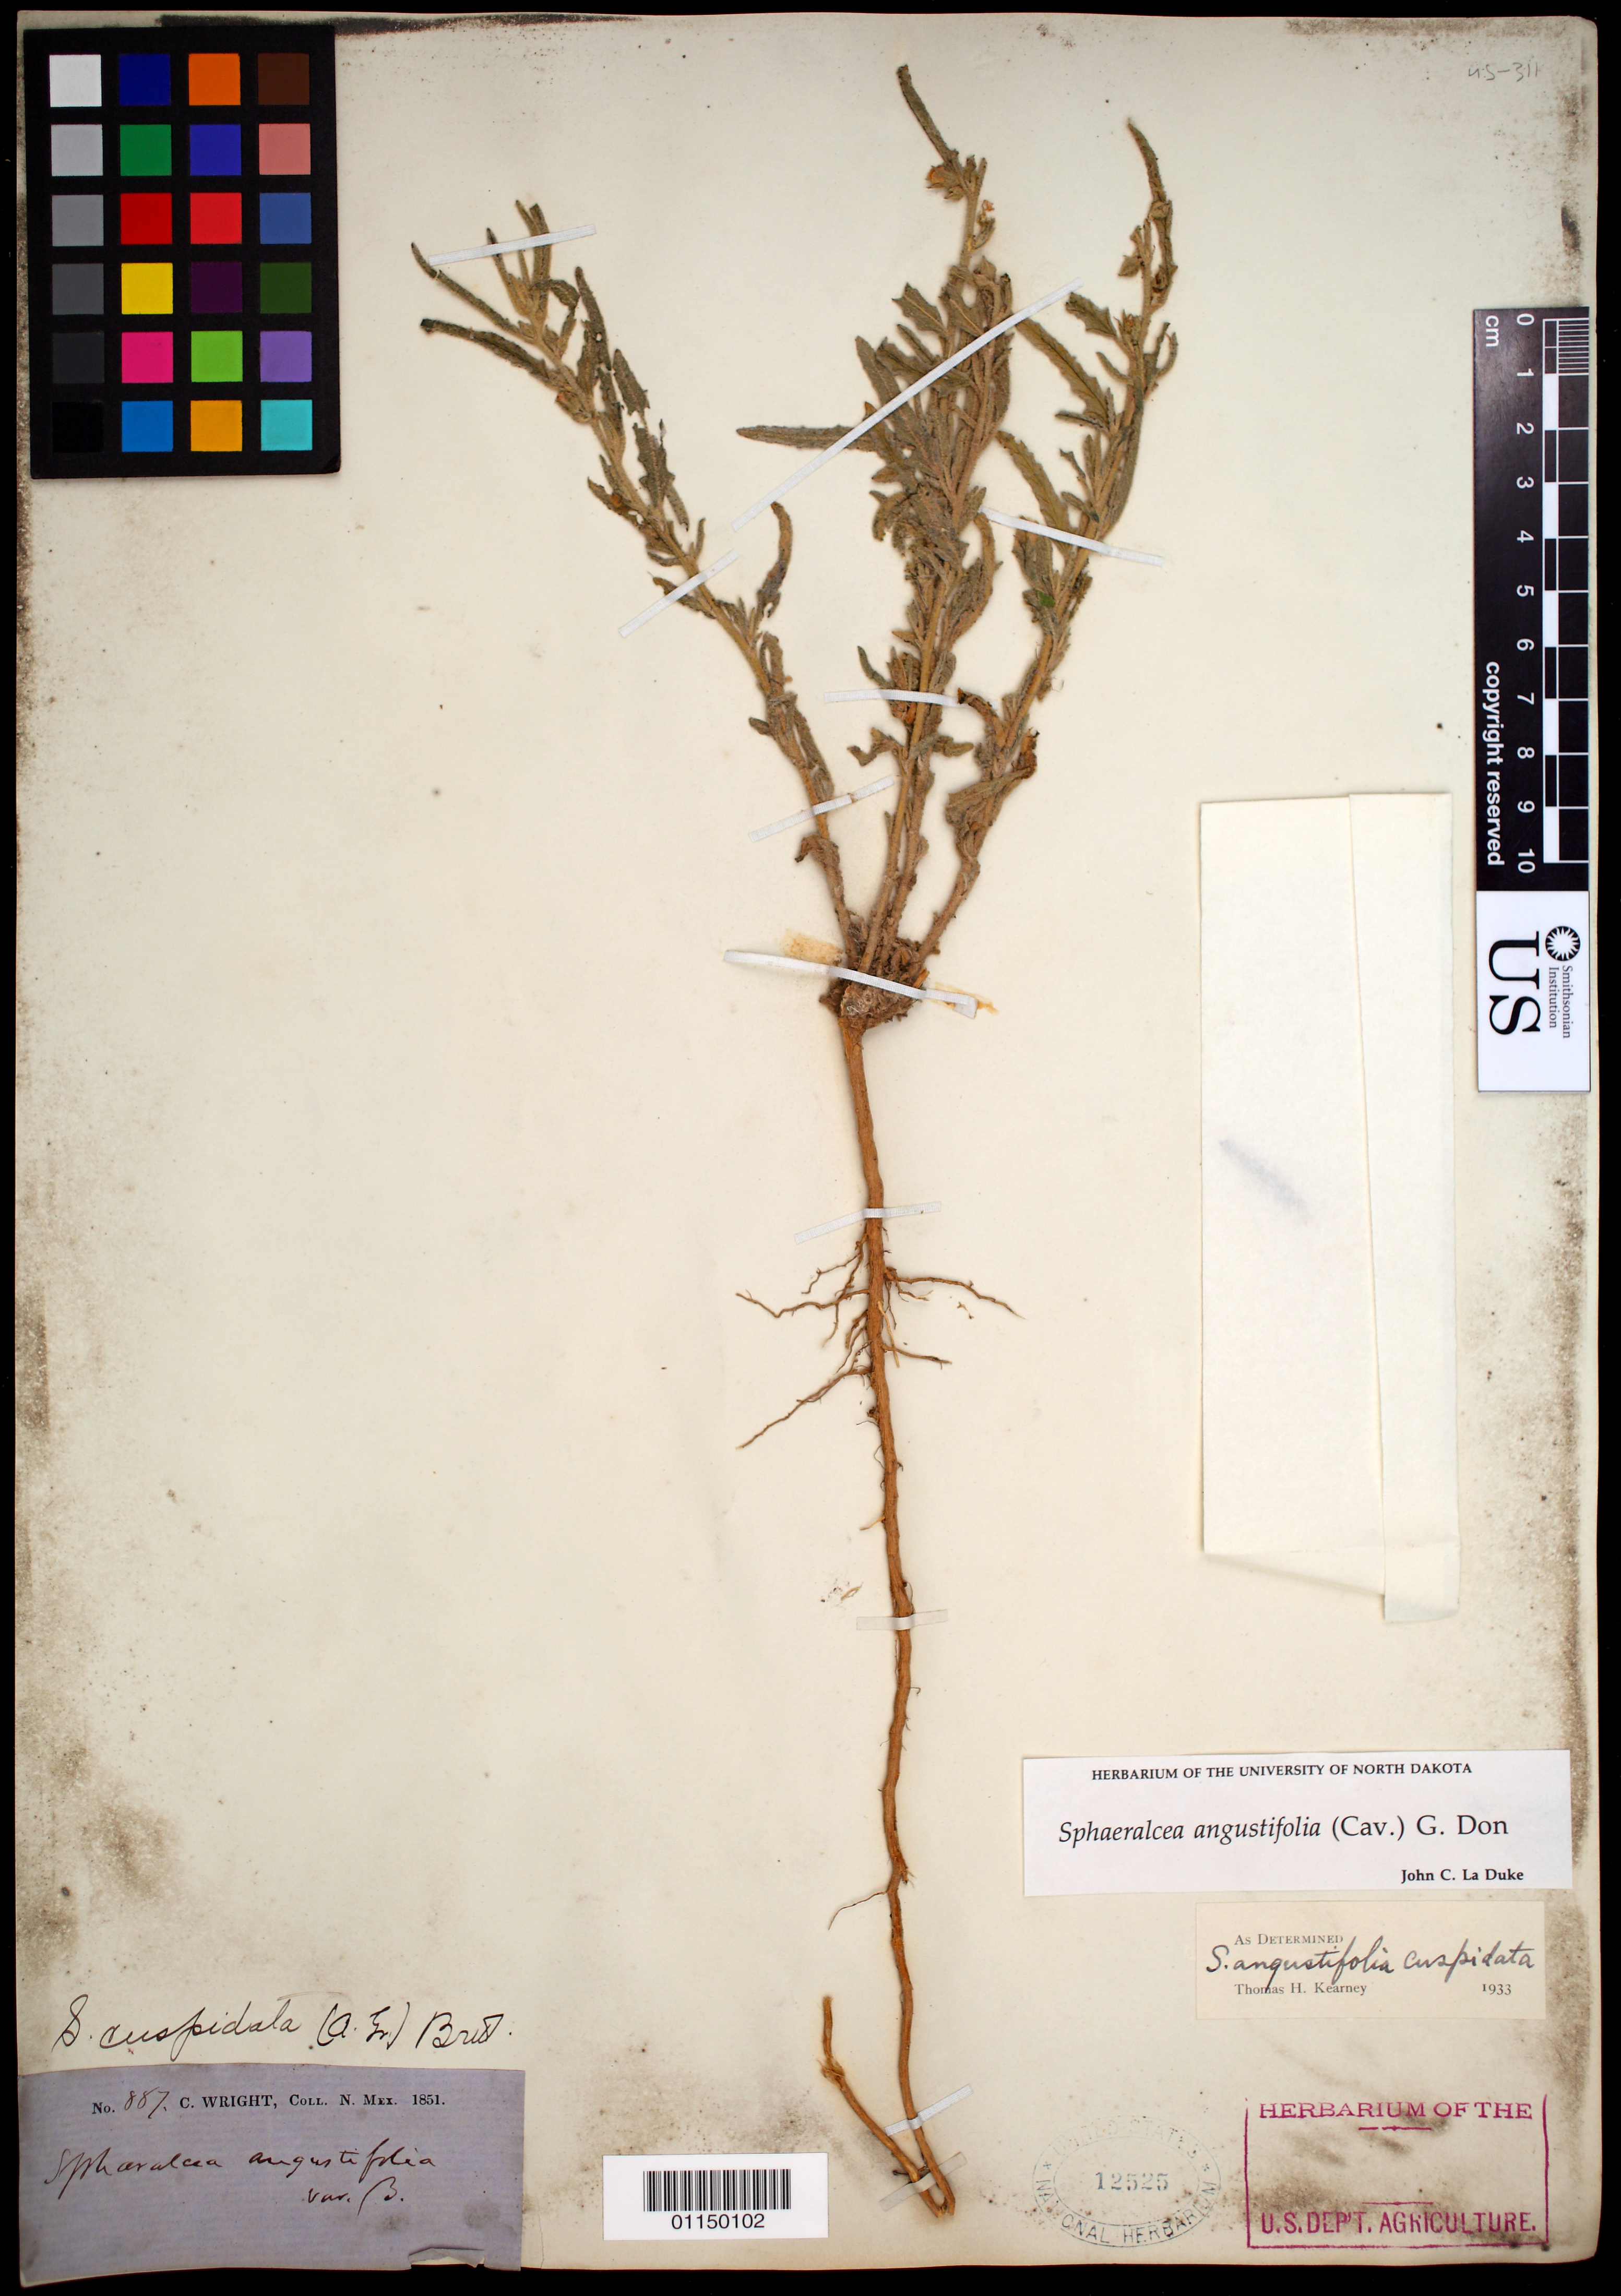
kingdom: Plantae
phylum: Tracheophyta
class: Magnoliopsida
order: Malvales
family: Malvaceae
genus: Sphaeralcea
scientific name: Sphaeralcea angustifolia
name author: (Cav.) G. Don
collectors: C. Wright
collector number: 887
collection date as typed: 1851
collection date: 1851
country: United States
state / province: New Mexico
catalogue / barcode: US 12525